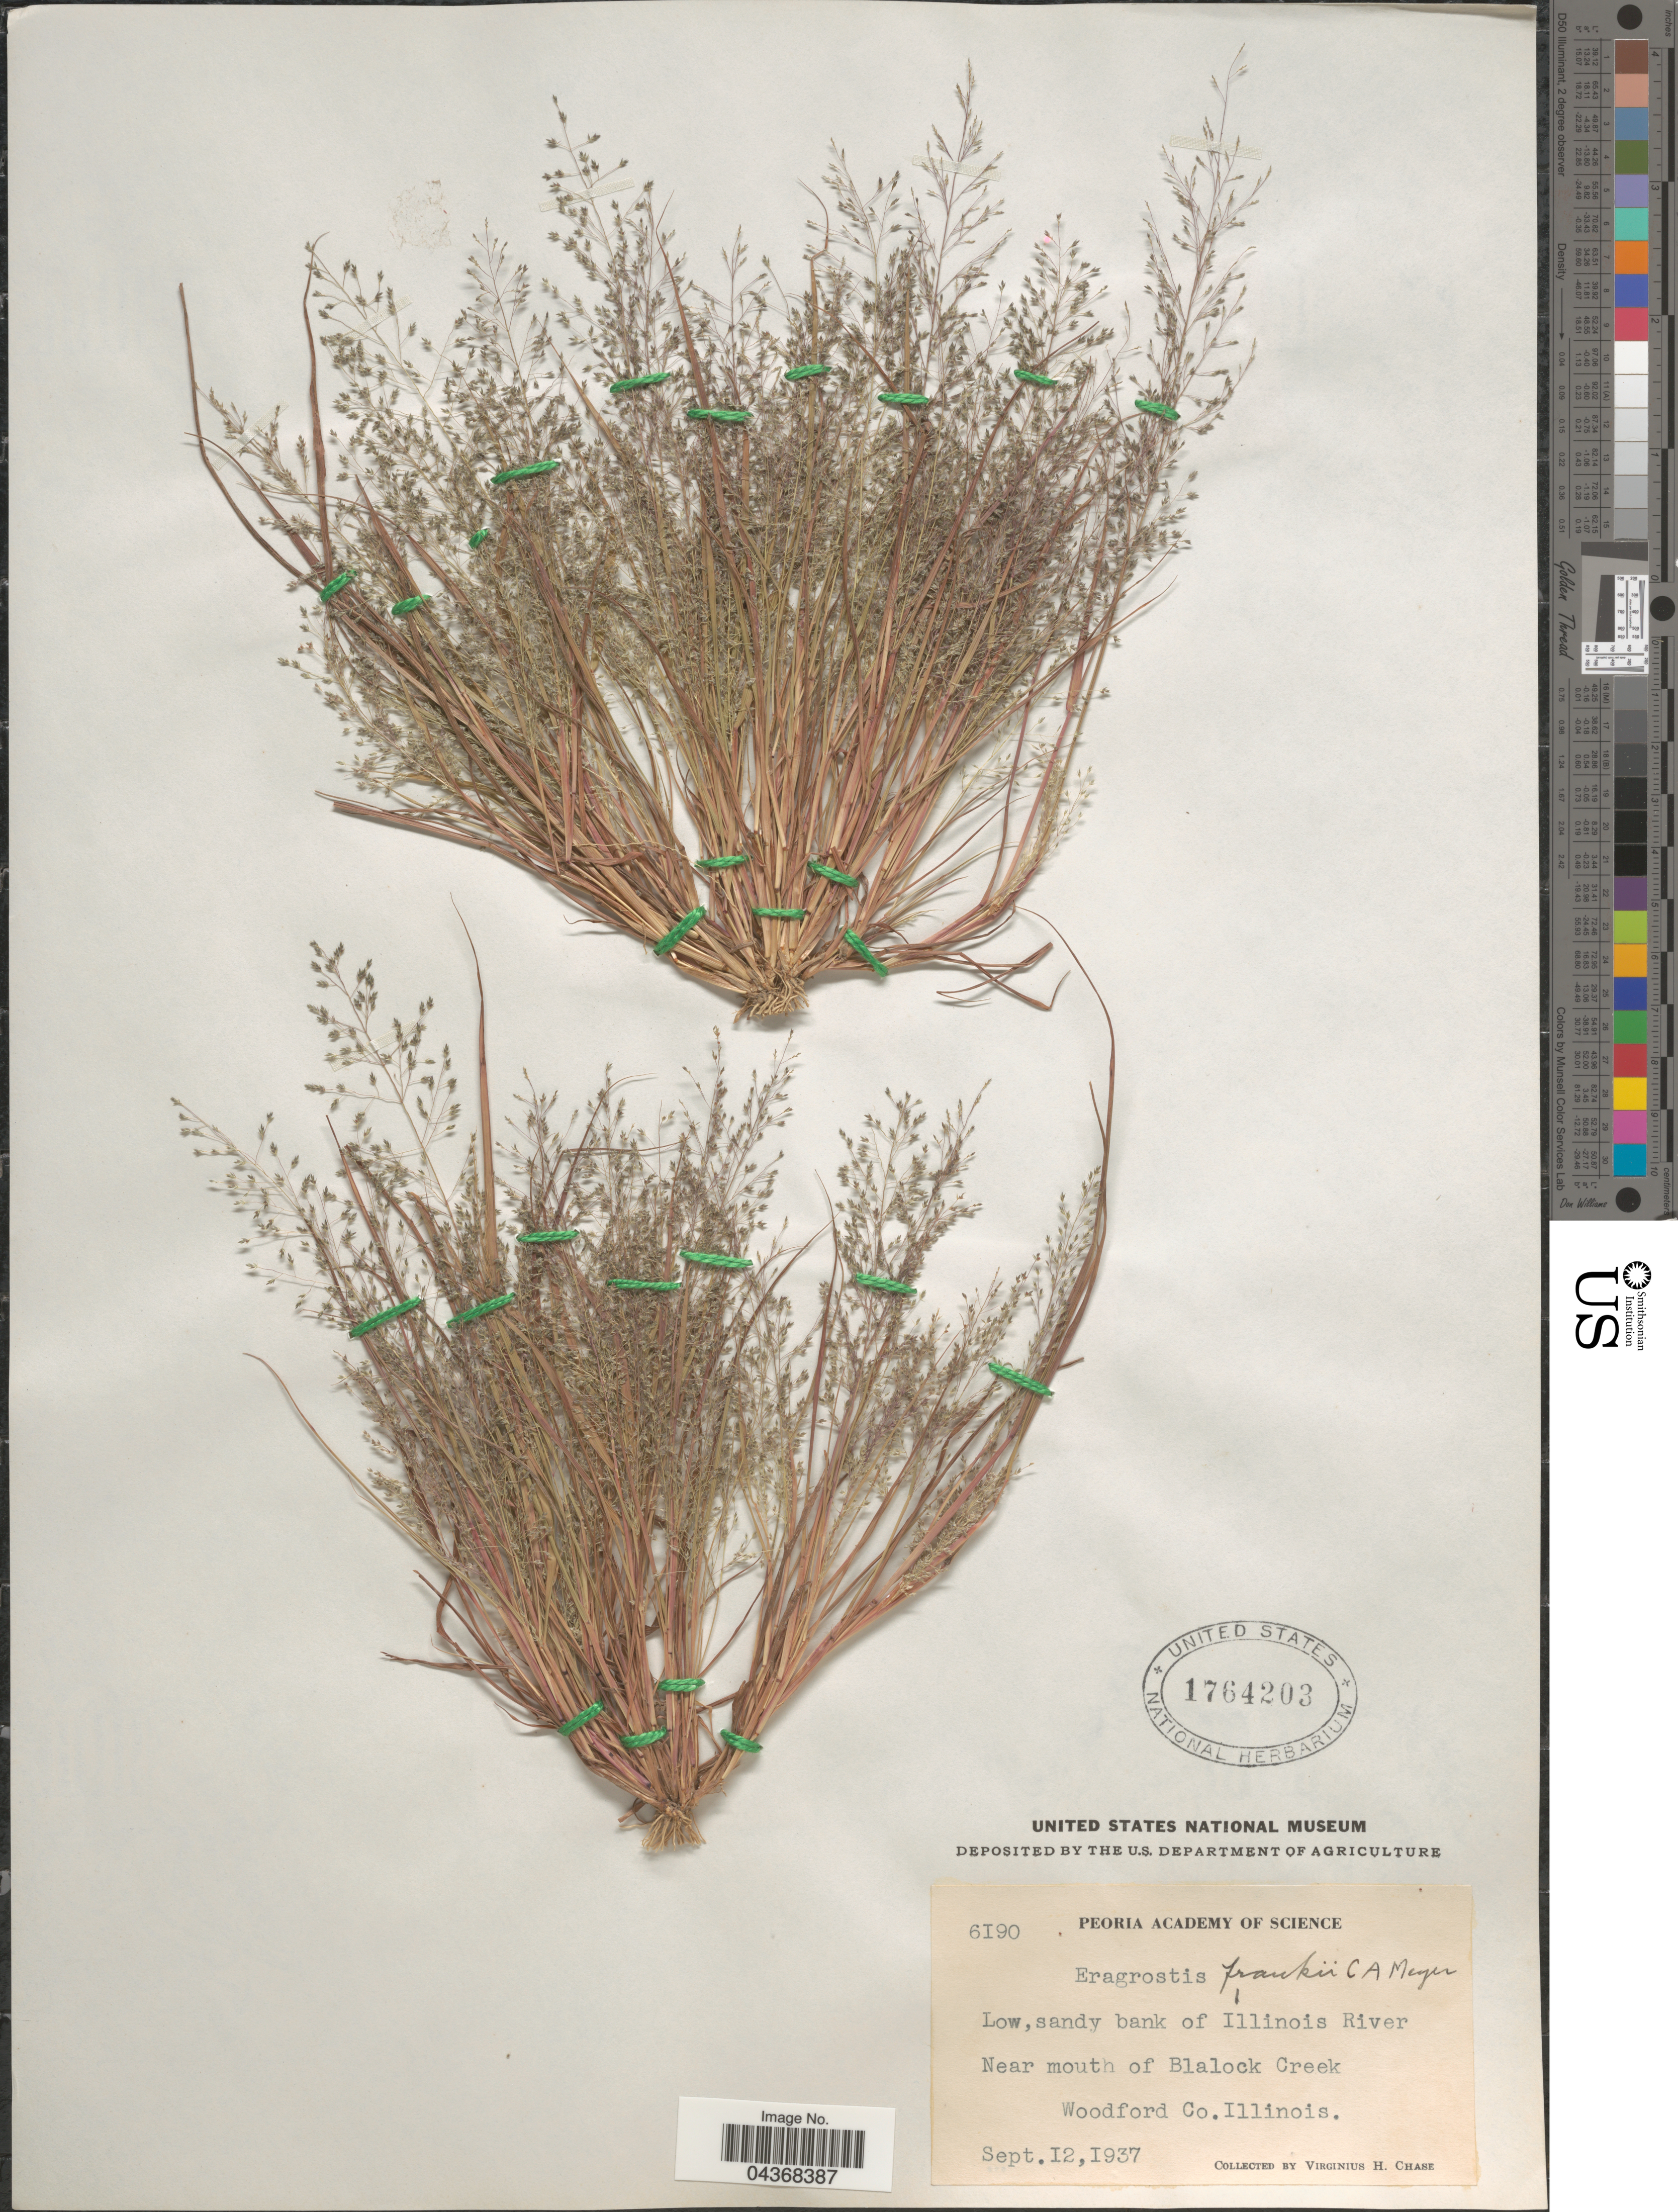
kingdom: Plantae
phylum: Tracheophyta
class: Liliopsida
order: Poales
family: Poaceae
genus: Eragrostis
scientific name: Eragrostis frankii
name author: C.A. Mey. ex Steud.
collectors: V. H. Chase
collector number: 6190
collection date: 1937-09-12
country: United States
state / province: Illinois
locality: Low, sandy bank of Illinois River. Near mouth of Blalock Creek. Woodford Co.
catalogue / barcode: US 1764203